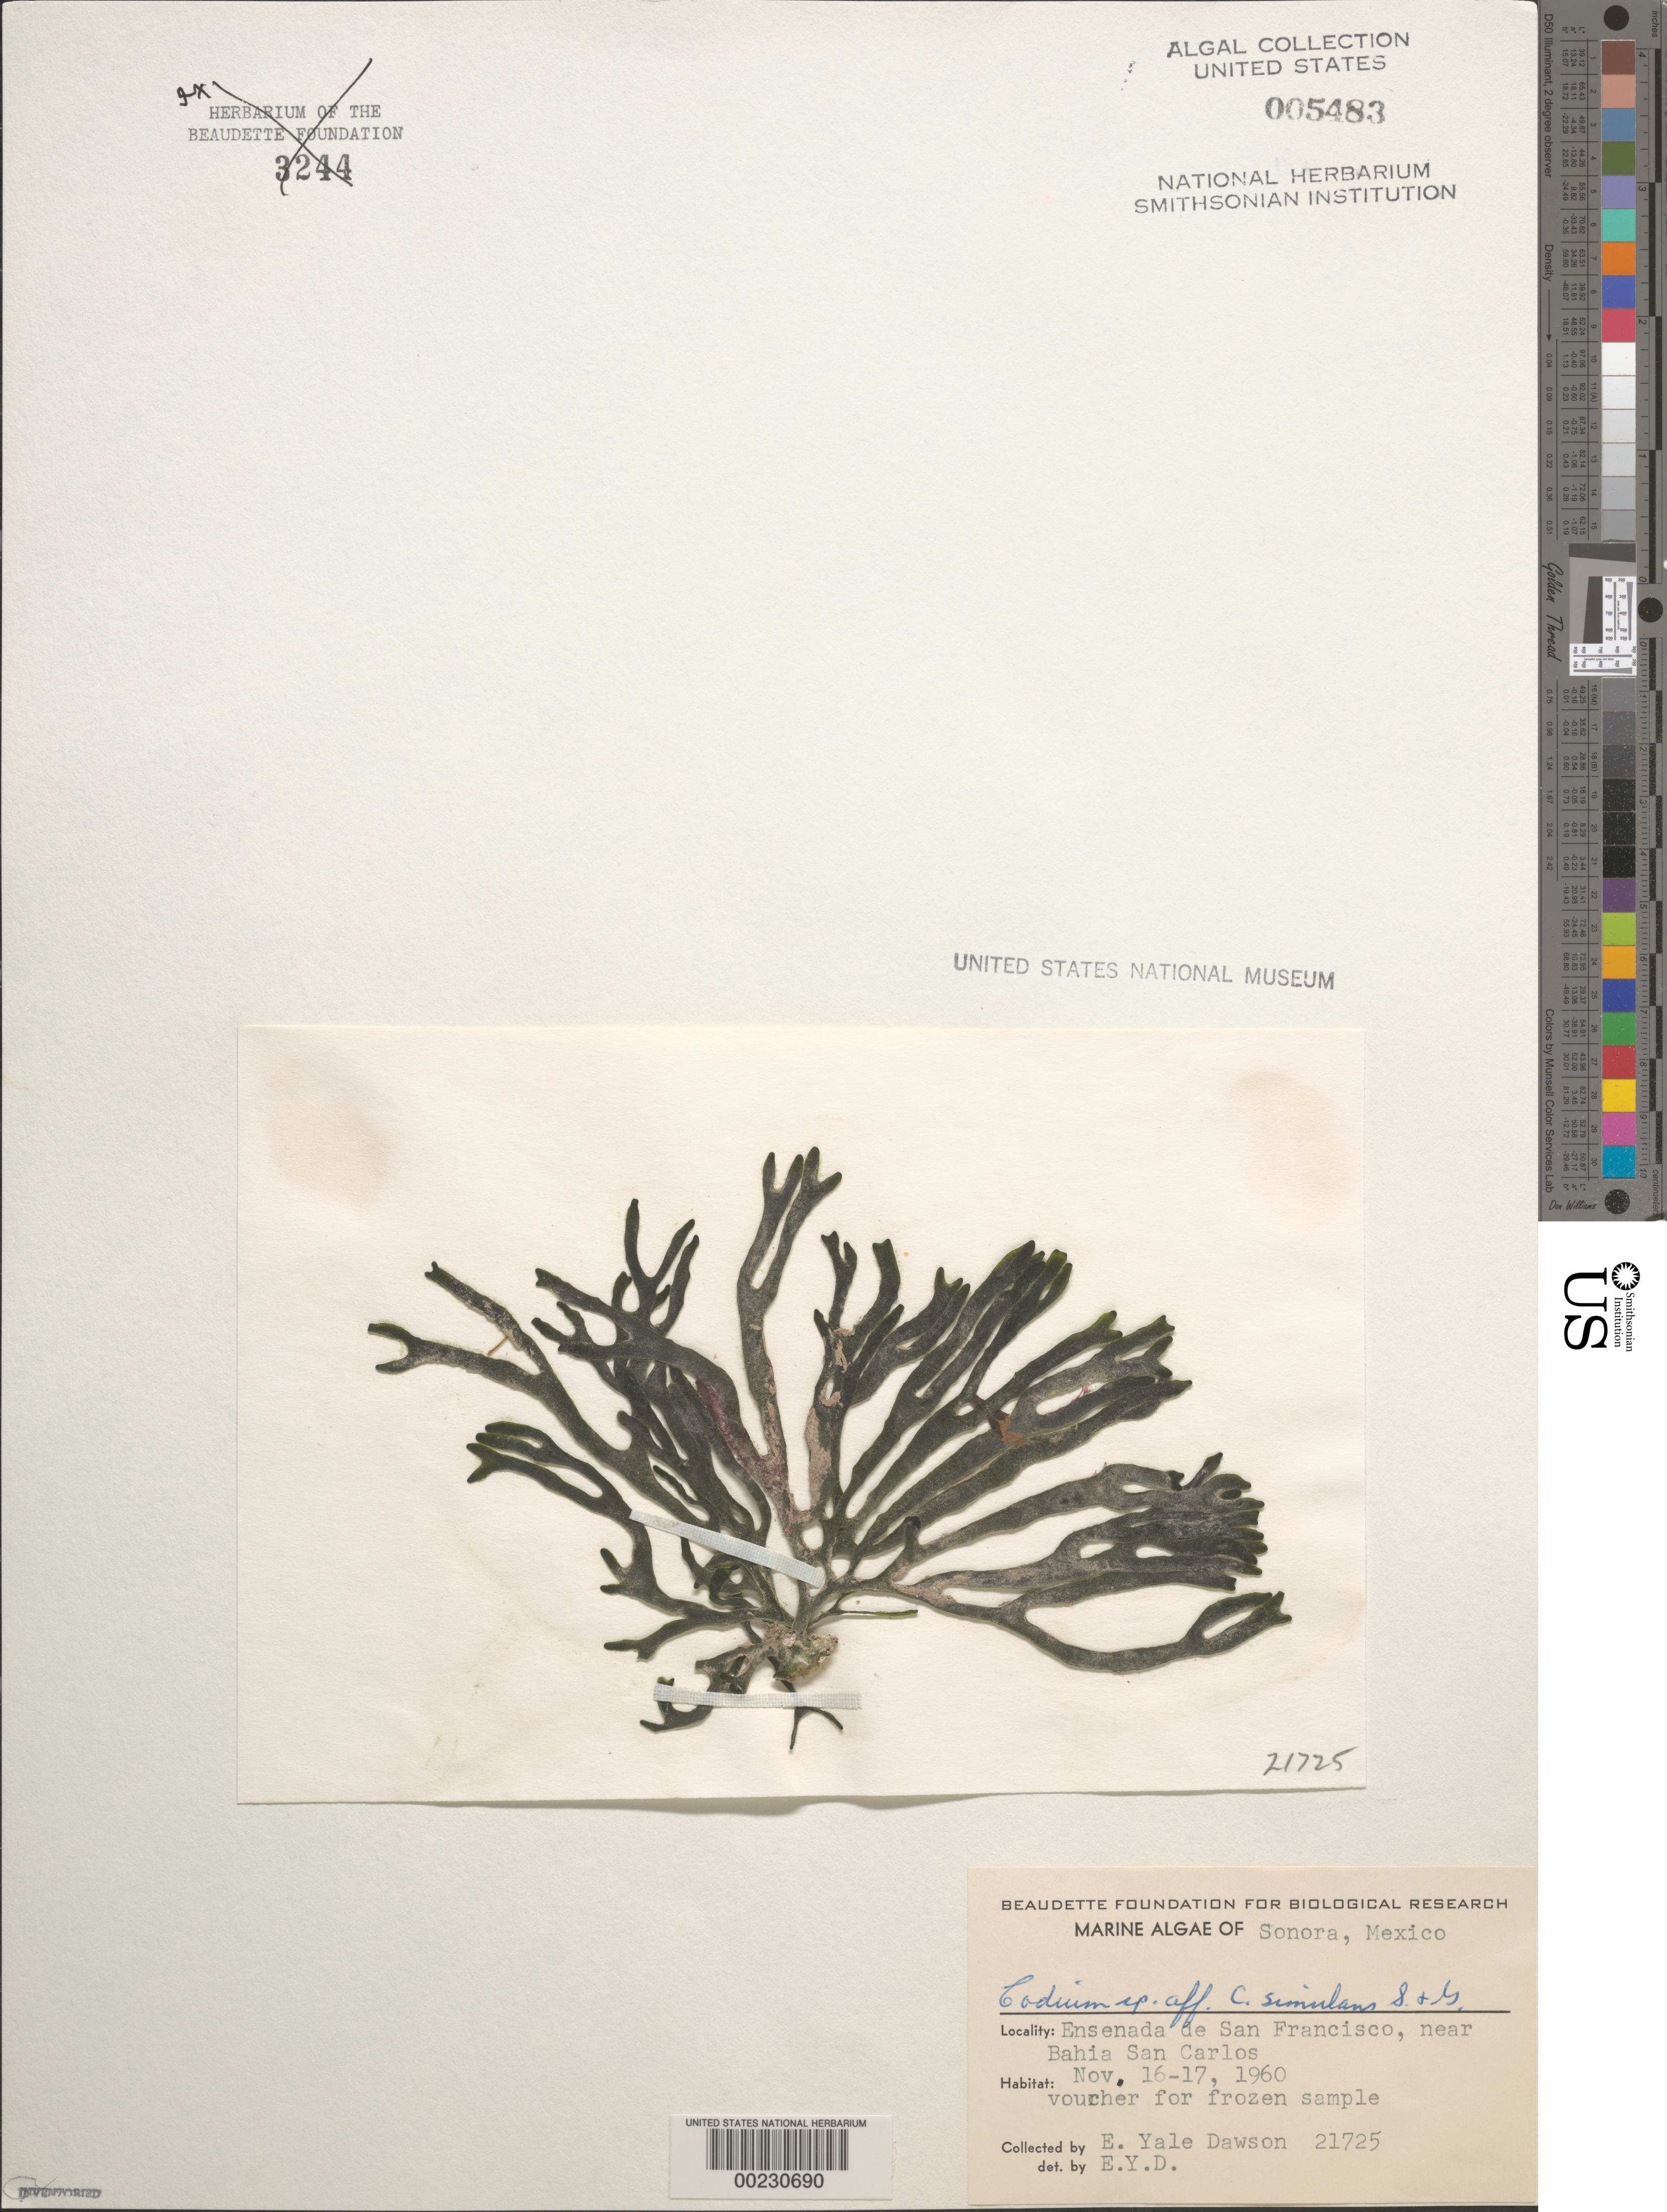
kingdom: Plantae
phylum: Chlorophyta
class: Ulvophyceae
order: Bryopsidales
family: Codiaceae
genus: Codium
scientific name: Codium simulans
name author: Setch. & N.L. Gardner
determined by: Dawson, E. Y.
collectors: E. Y. Dawson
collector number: EYD 21725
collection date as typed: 16 Nov 1960 TO 17 Nov 1960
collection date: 1960-11-16/1960-11-17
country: Mexico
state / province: Sonora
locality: Ensenada de San Francisco, near Bahia San Carlos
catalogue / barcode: US 5483